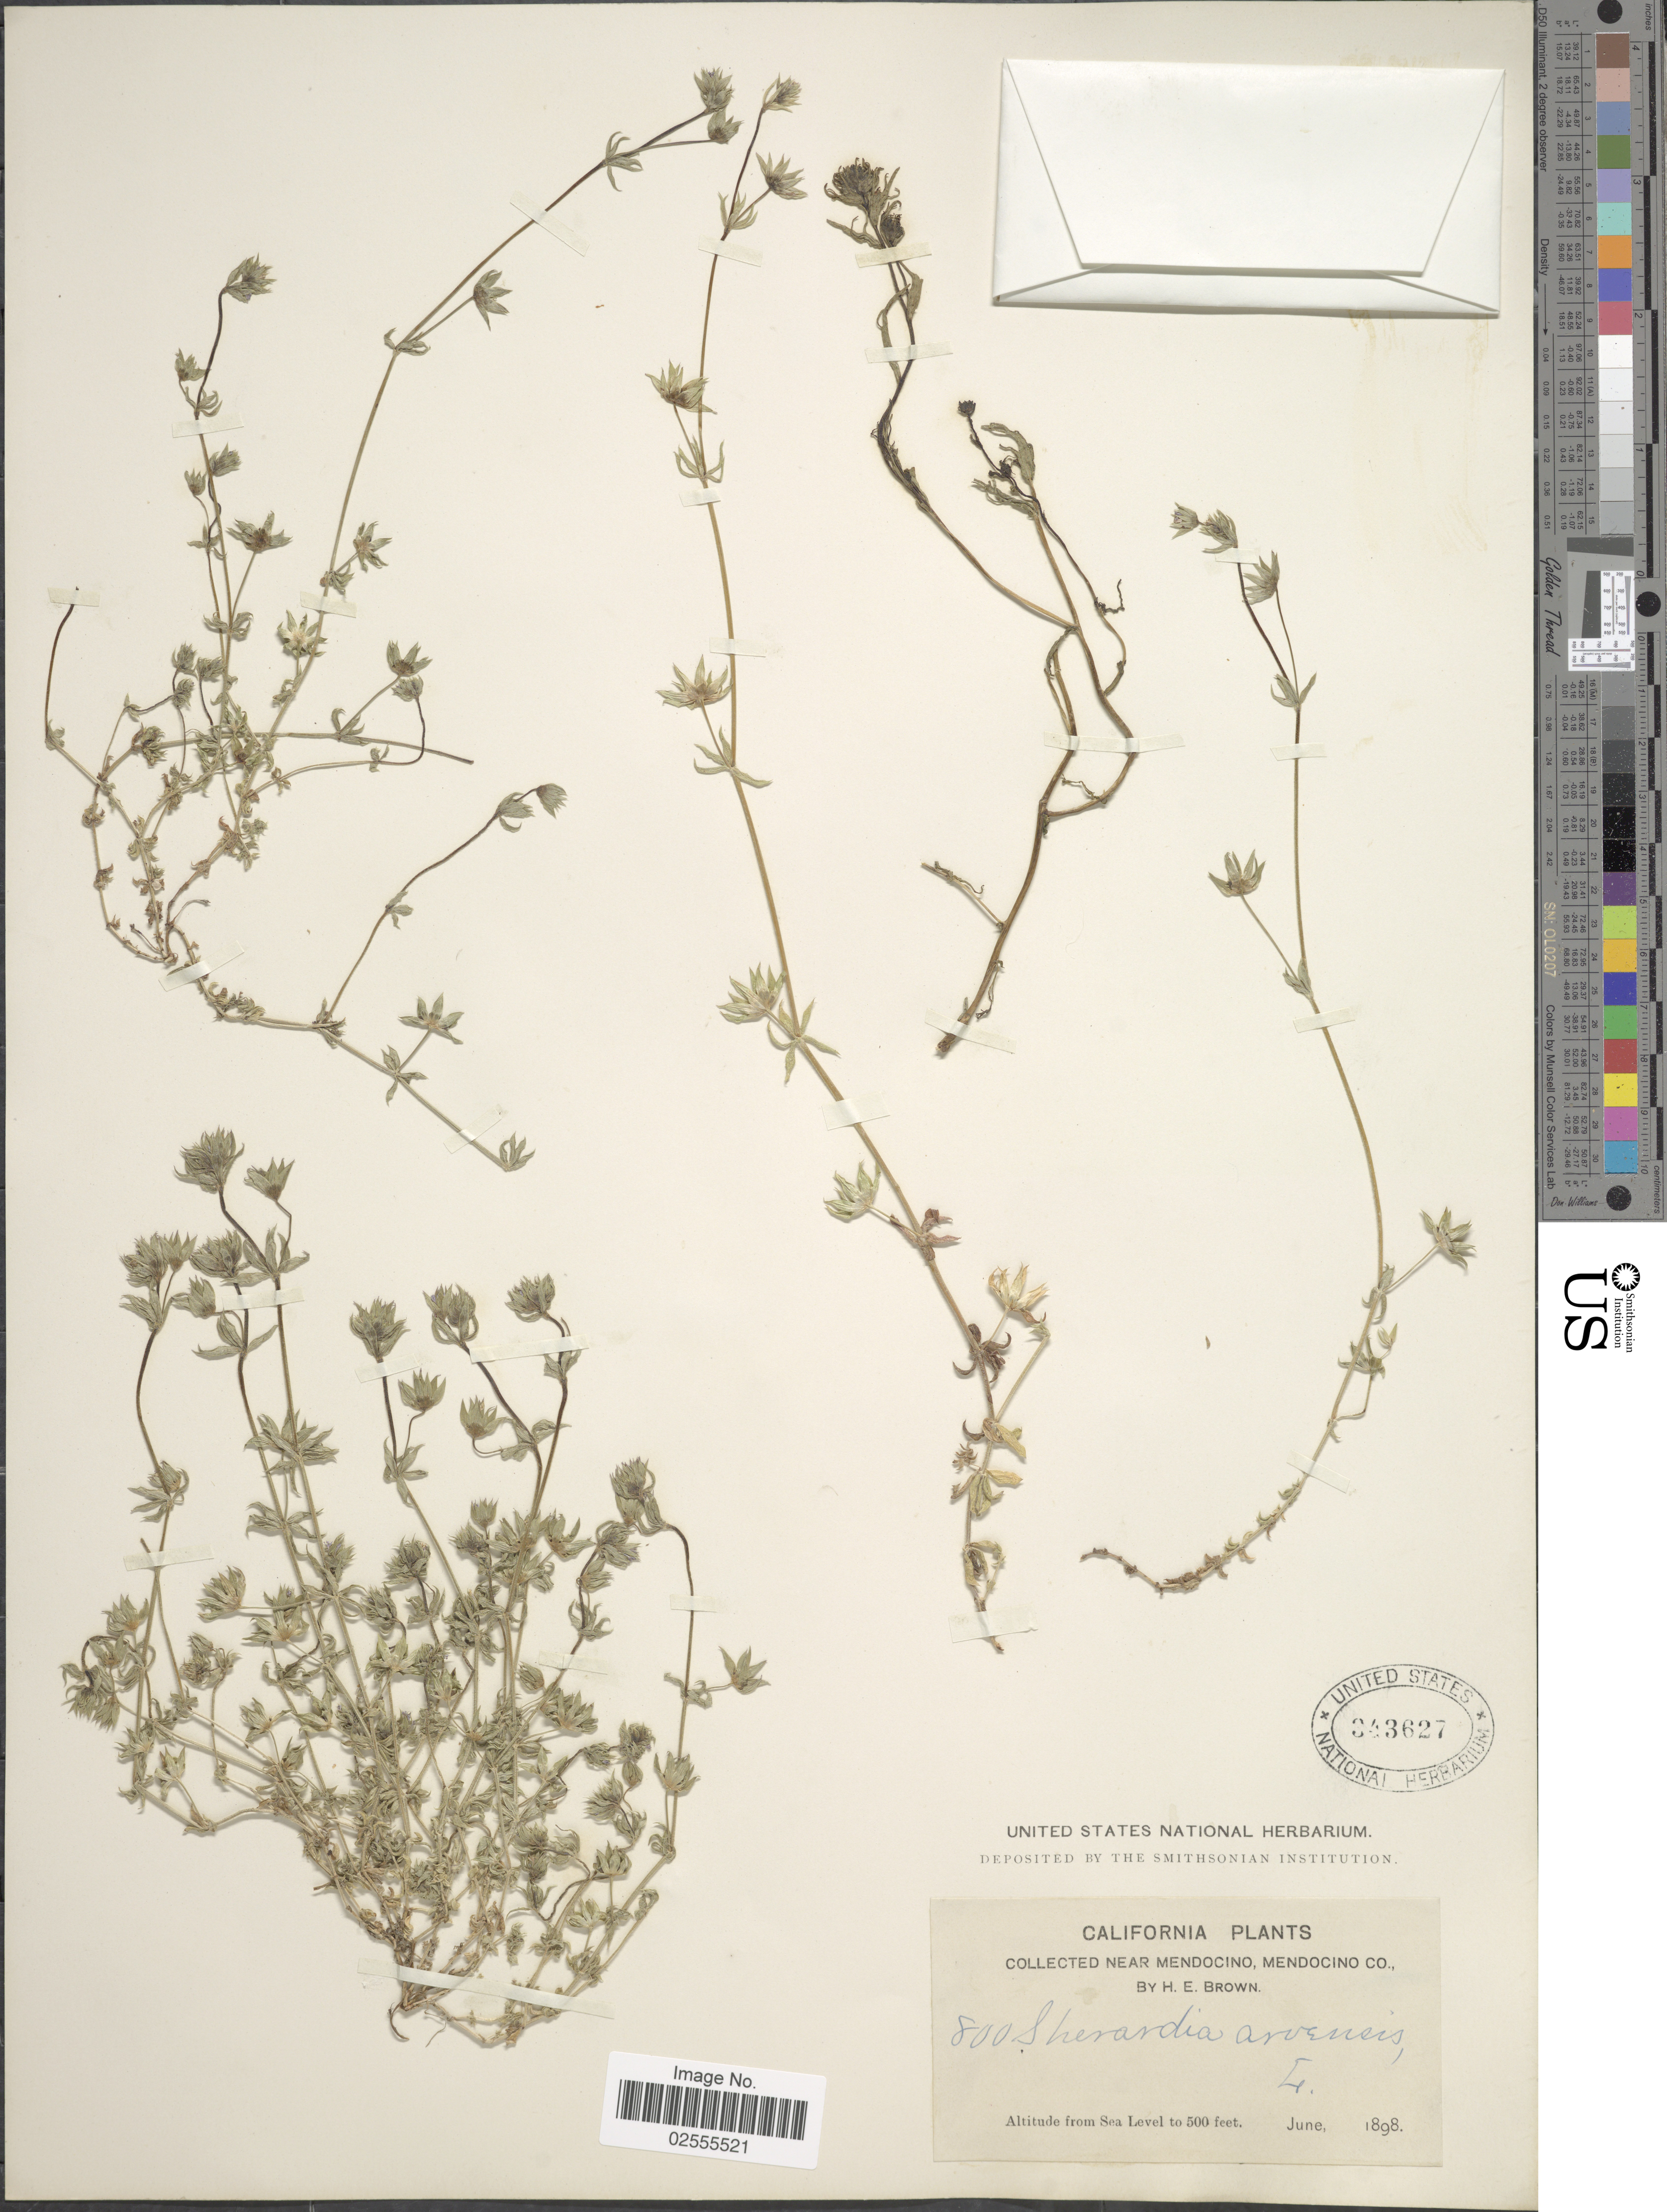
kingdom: Plantae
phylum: Tracheophyta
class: Magnoliopsida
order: Gentianales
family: Rubiaceae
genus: Sherardia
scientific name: Sherardia arvensis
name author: L.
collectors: H. E. Brown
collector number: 800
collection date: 1898-06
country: United States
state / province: California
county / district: Mendocino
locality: Near Mendocino, Mendocino Co.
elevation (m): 0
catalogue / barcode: US 343627